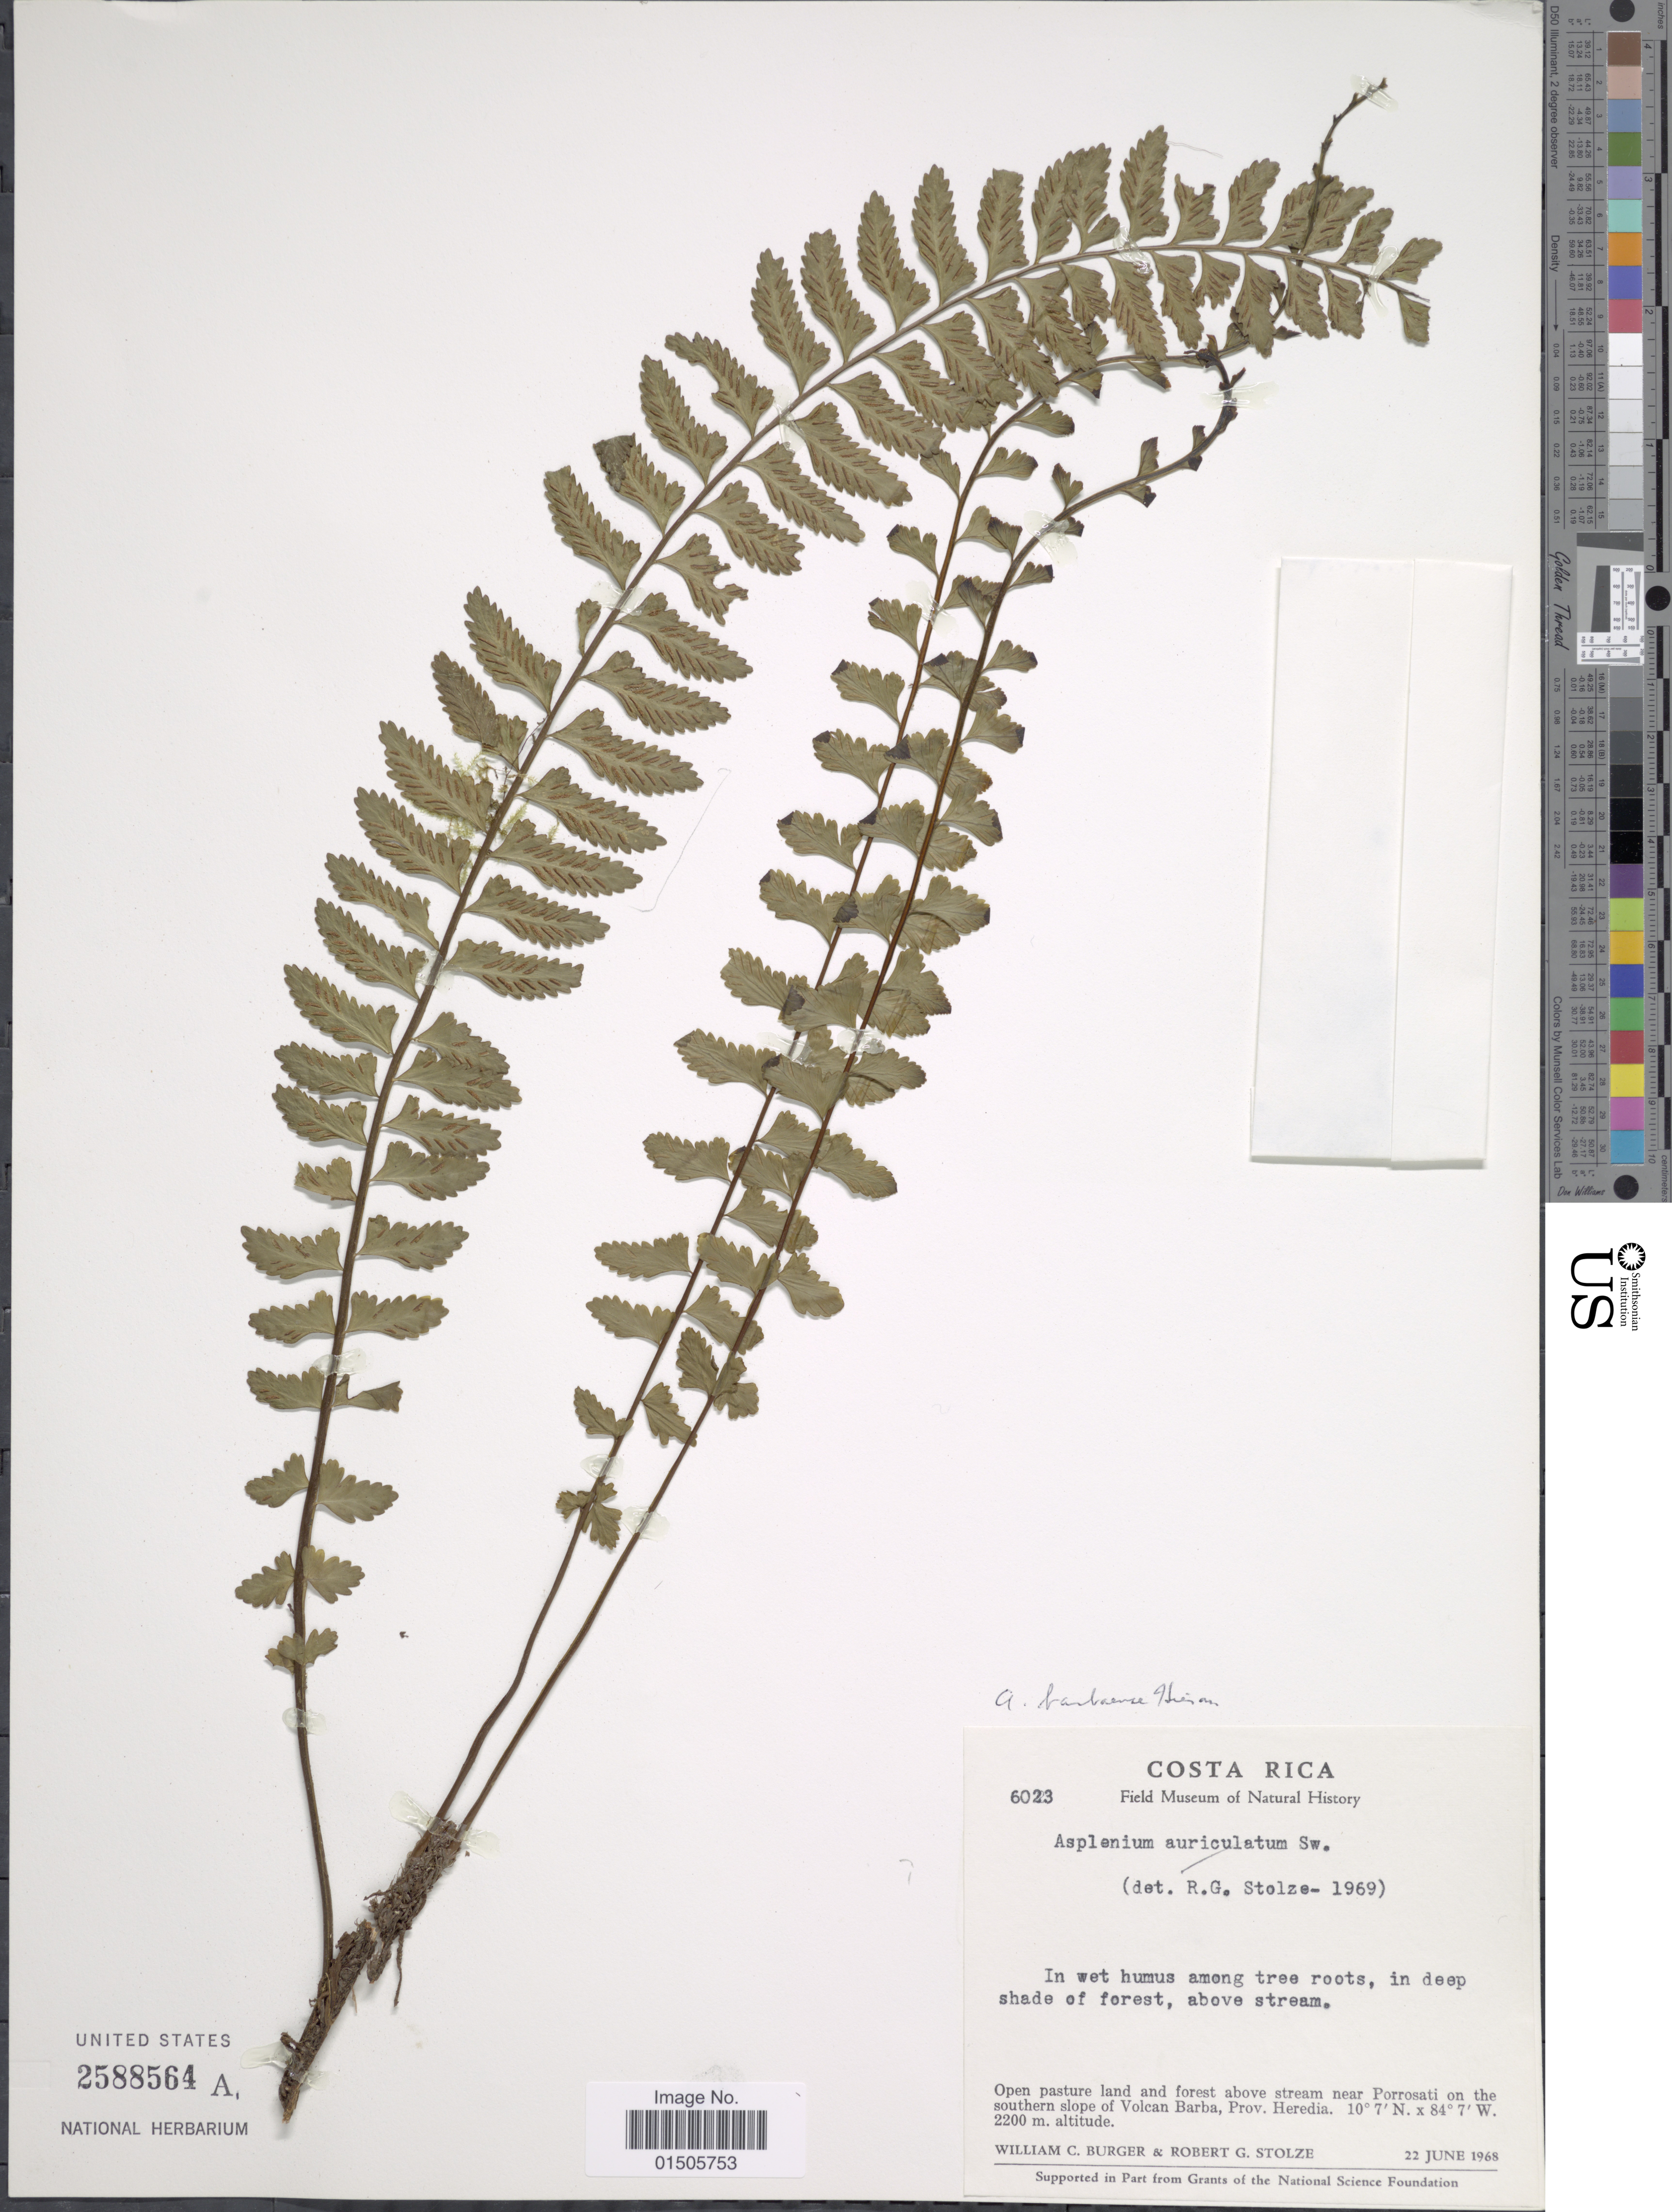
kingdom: Plantae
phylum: Tracheophyta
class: Polypodiopsida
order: Polypodiales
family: Aspleniaceae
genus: Asplenium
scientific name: Asplenium barbaense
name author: Hieron.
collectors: W. Burger & R. G. Stolze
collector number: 6023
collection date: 1968-06-22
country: Costa Rica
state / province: Heredia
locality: Open pasture land and forest above stream near Porrosati on the southern slope of Volcan Barba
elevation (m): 2200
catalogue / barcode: US 2588564A